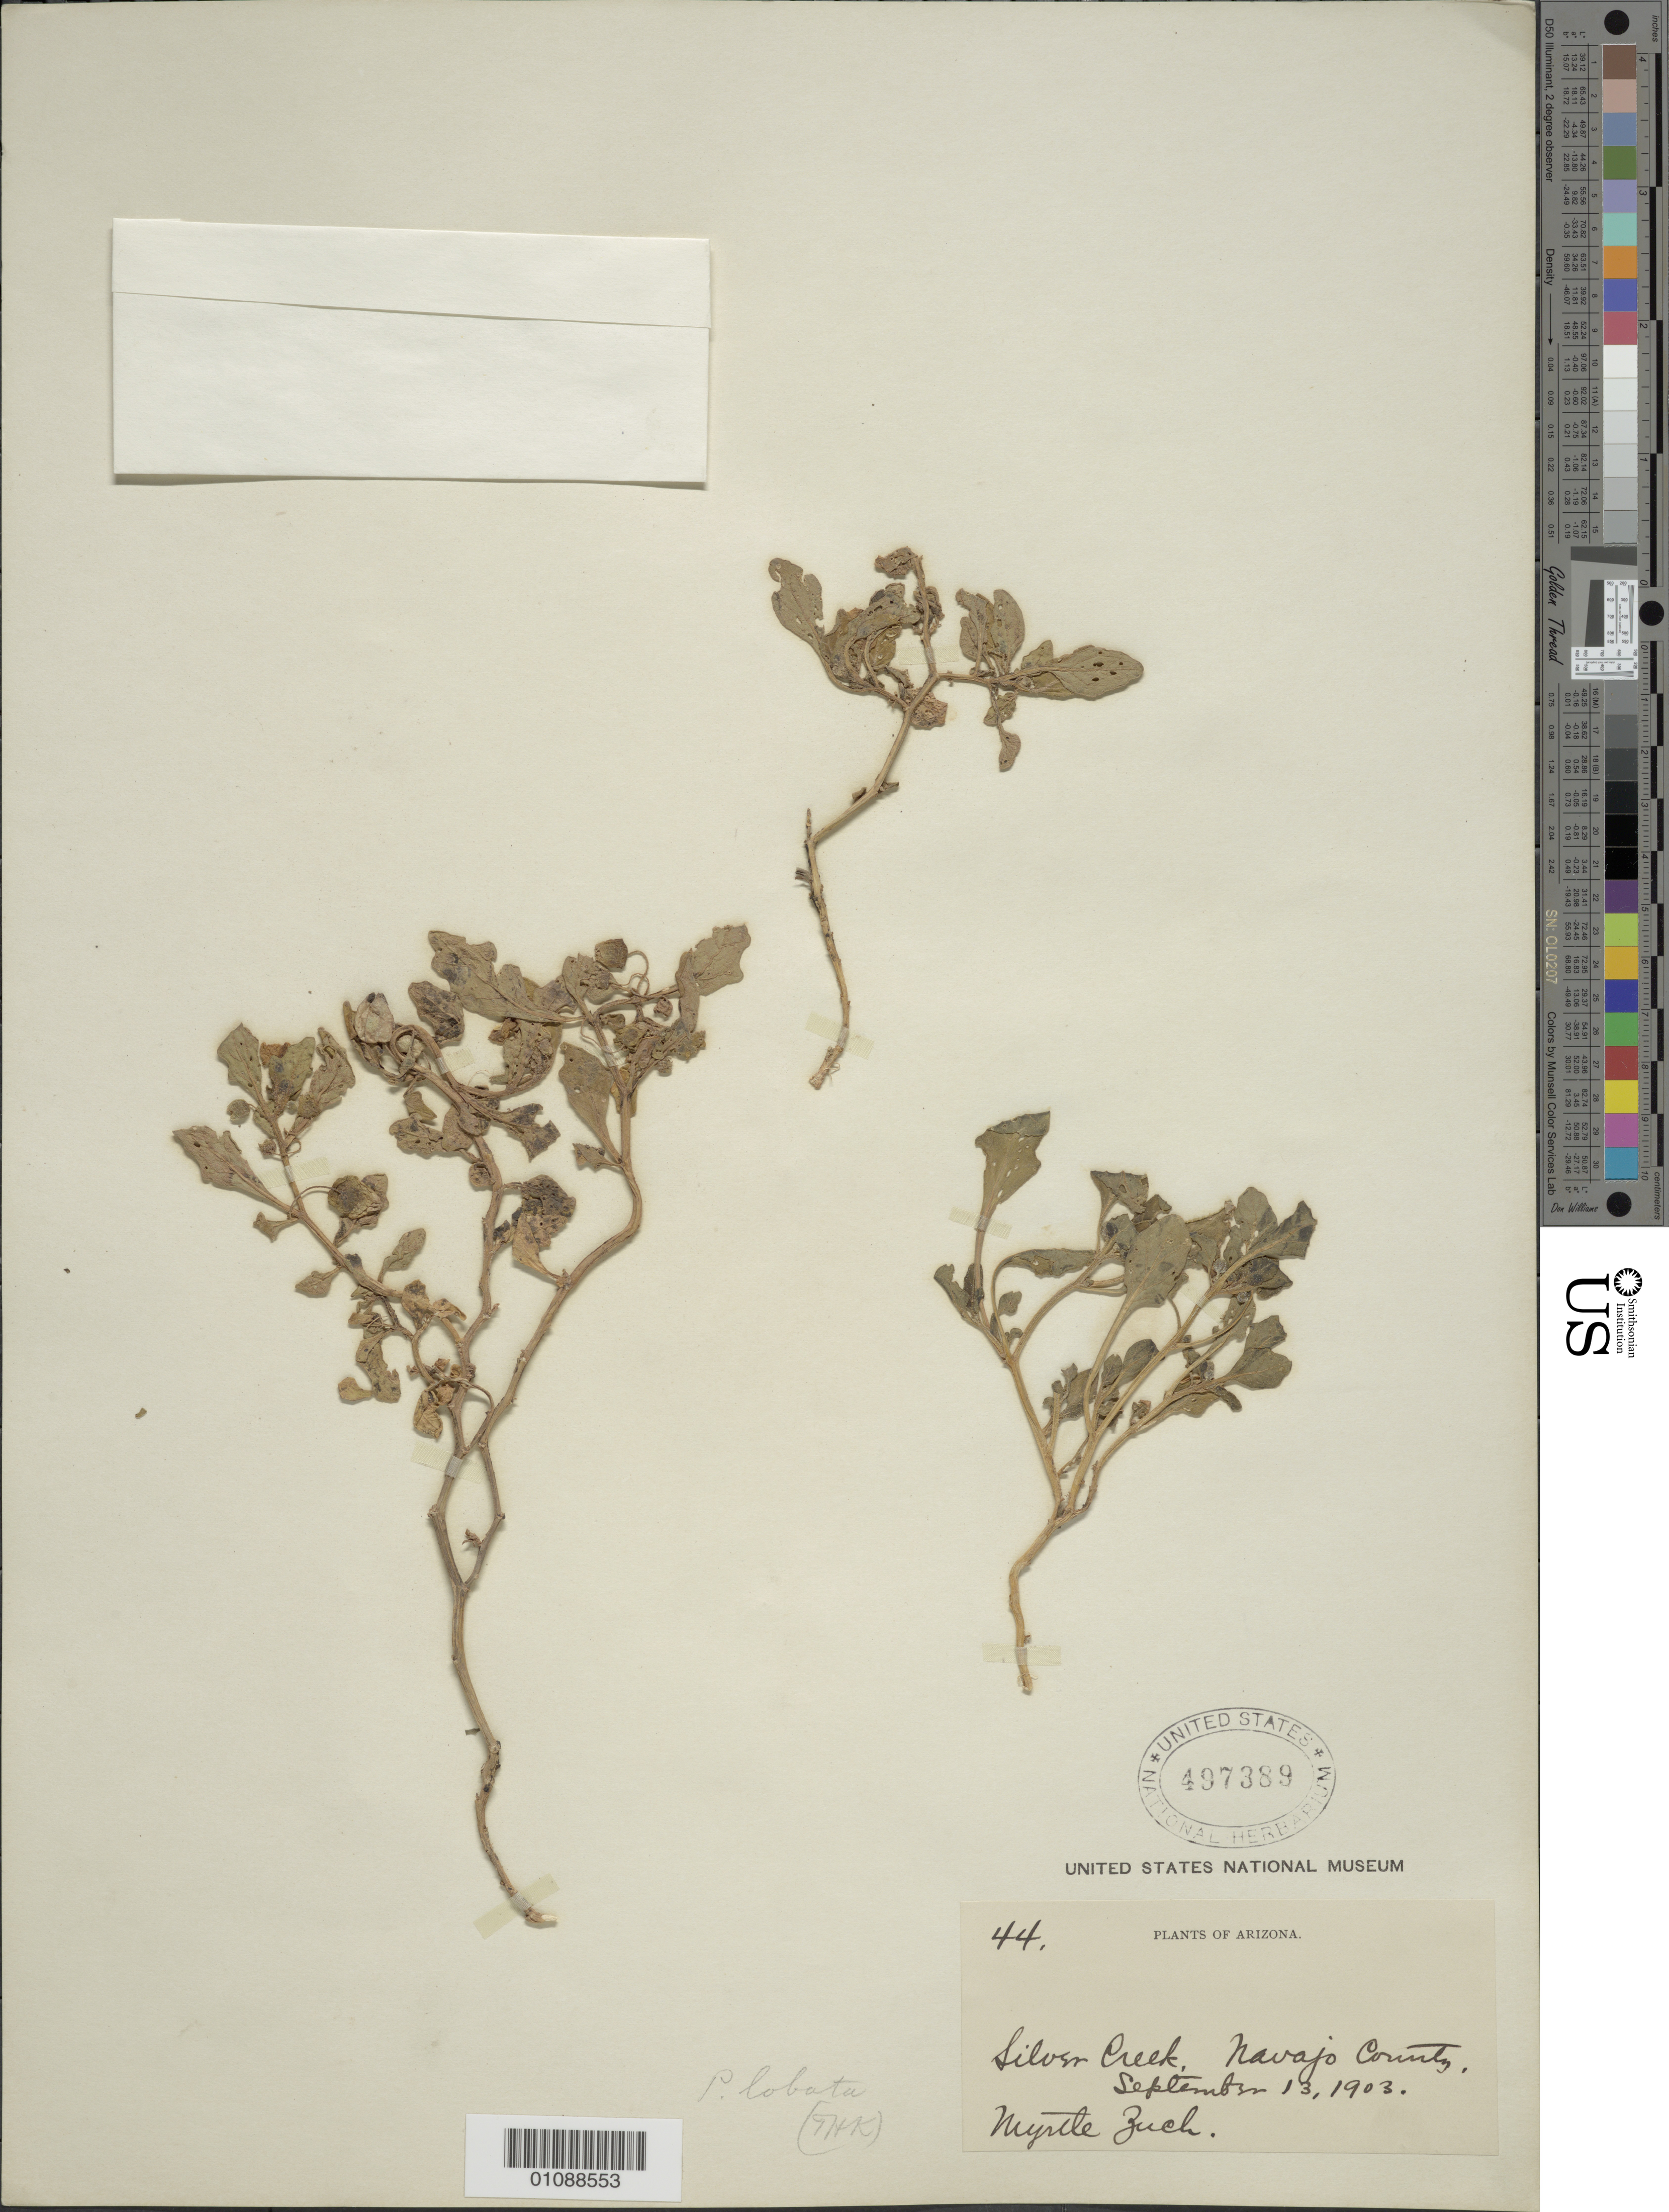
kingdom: Plantae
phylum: Tracheophyta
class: Magnoliopsida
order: Solanales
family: Solanaceae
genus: Quincula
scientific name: Quincula lobata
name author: (Torr.) Raf.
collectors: M. Zuck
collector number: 44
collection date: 1903-09-13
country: United States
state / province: Arizona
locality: Silver Creek, Navajo County.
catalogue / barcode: US 497389